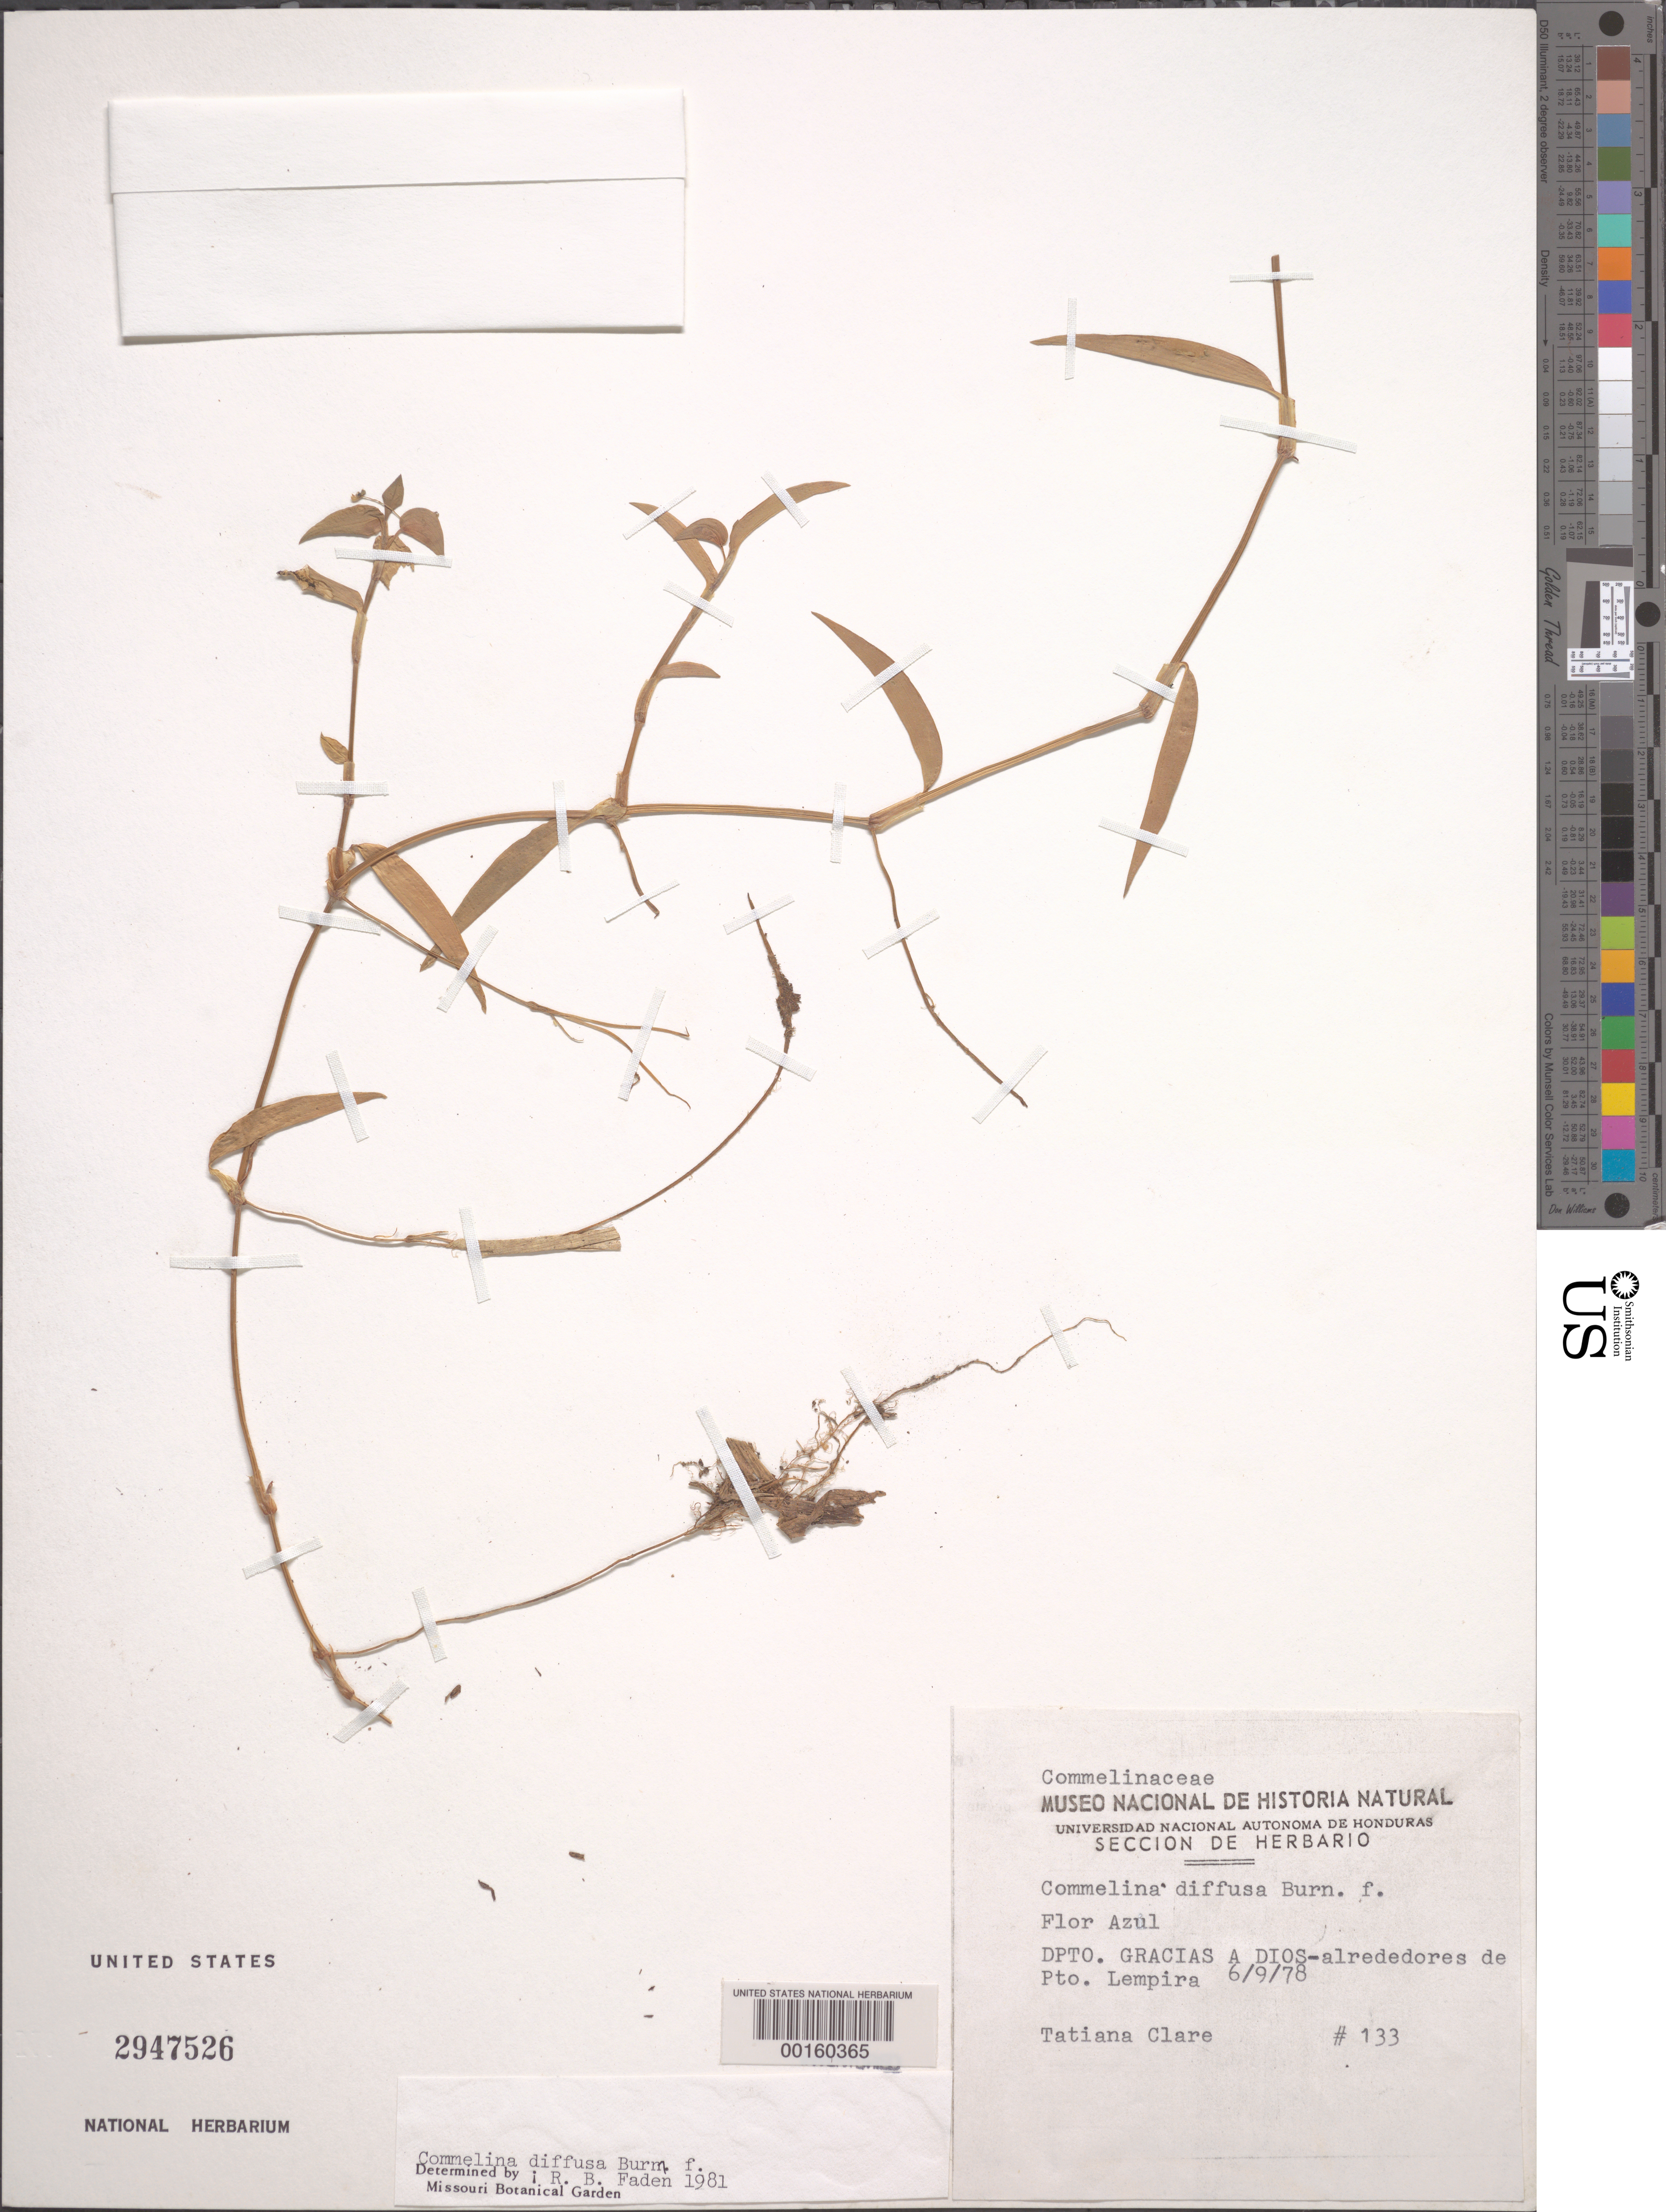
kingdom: Plantae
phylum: Tracheophyta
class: Liliopsida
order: Commelinales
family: Commelinaceae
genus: Commelina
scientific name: Commelina diffusa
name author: Burm. f.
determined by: Faden, Robert B., (US), Smithsonian Institution - National Museum of Natural History (UNITED STATES)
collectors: T. Clare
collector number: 133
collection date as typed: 06 Sep 1978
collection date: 1978-09-06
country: Honduras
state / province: Gracias de Dios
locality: Puerto Lempira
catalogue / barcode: US 2947526